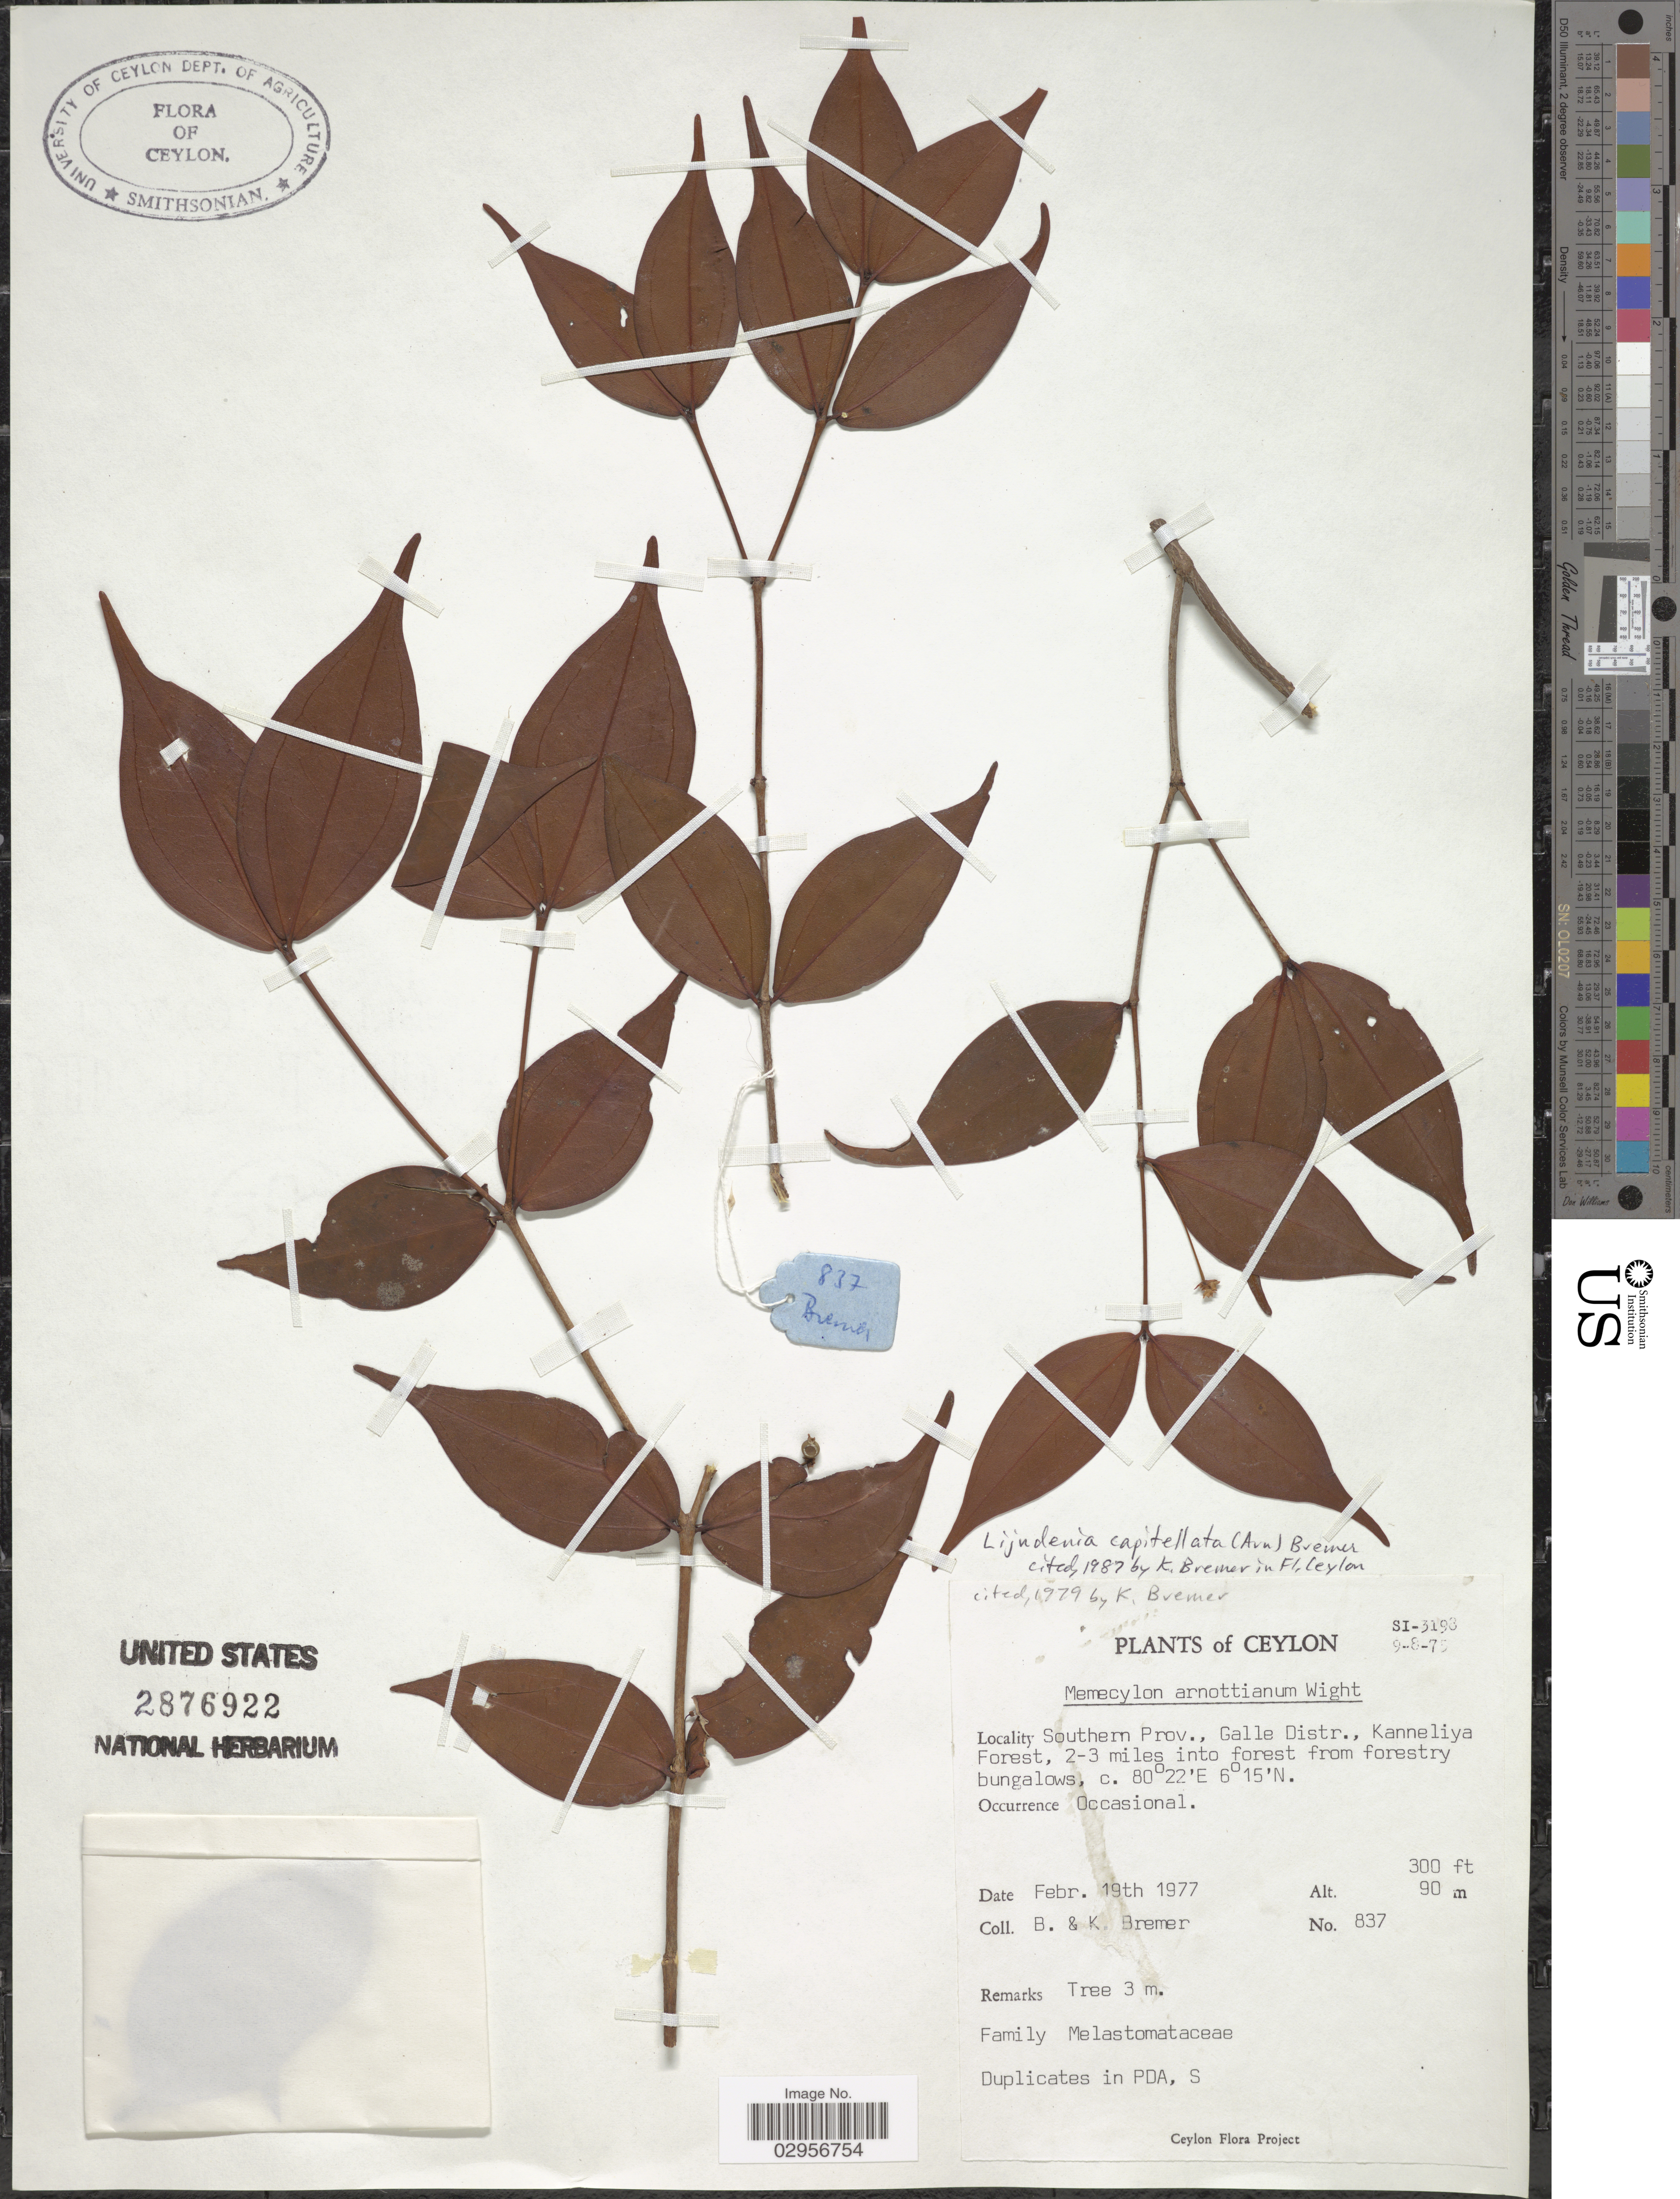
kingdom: Plantae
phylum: Tracheophyta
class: Magnoliopsida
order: Myrtales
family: Melastomataceae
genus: Lijndenia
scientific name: Lijndenia capitellata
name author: K. Bremer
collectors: B. Bremer & K. Bremer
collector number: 837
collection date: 1977-02-19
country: Sri Lanka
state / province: Southern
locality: Ceylon, Southern Province., Galle District., Kanneliya Forest, 2-3 miles into forest from forestry bungalows.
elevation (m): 90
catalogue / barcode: US 2876922